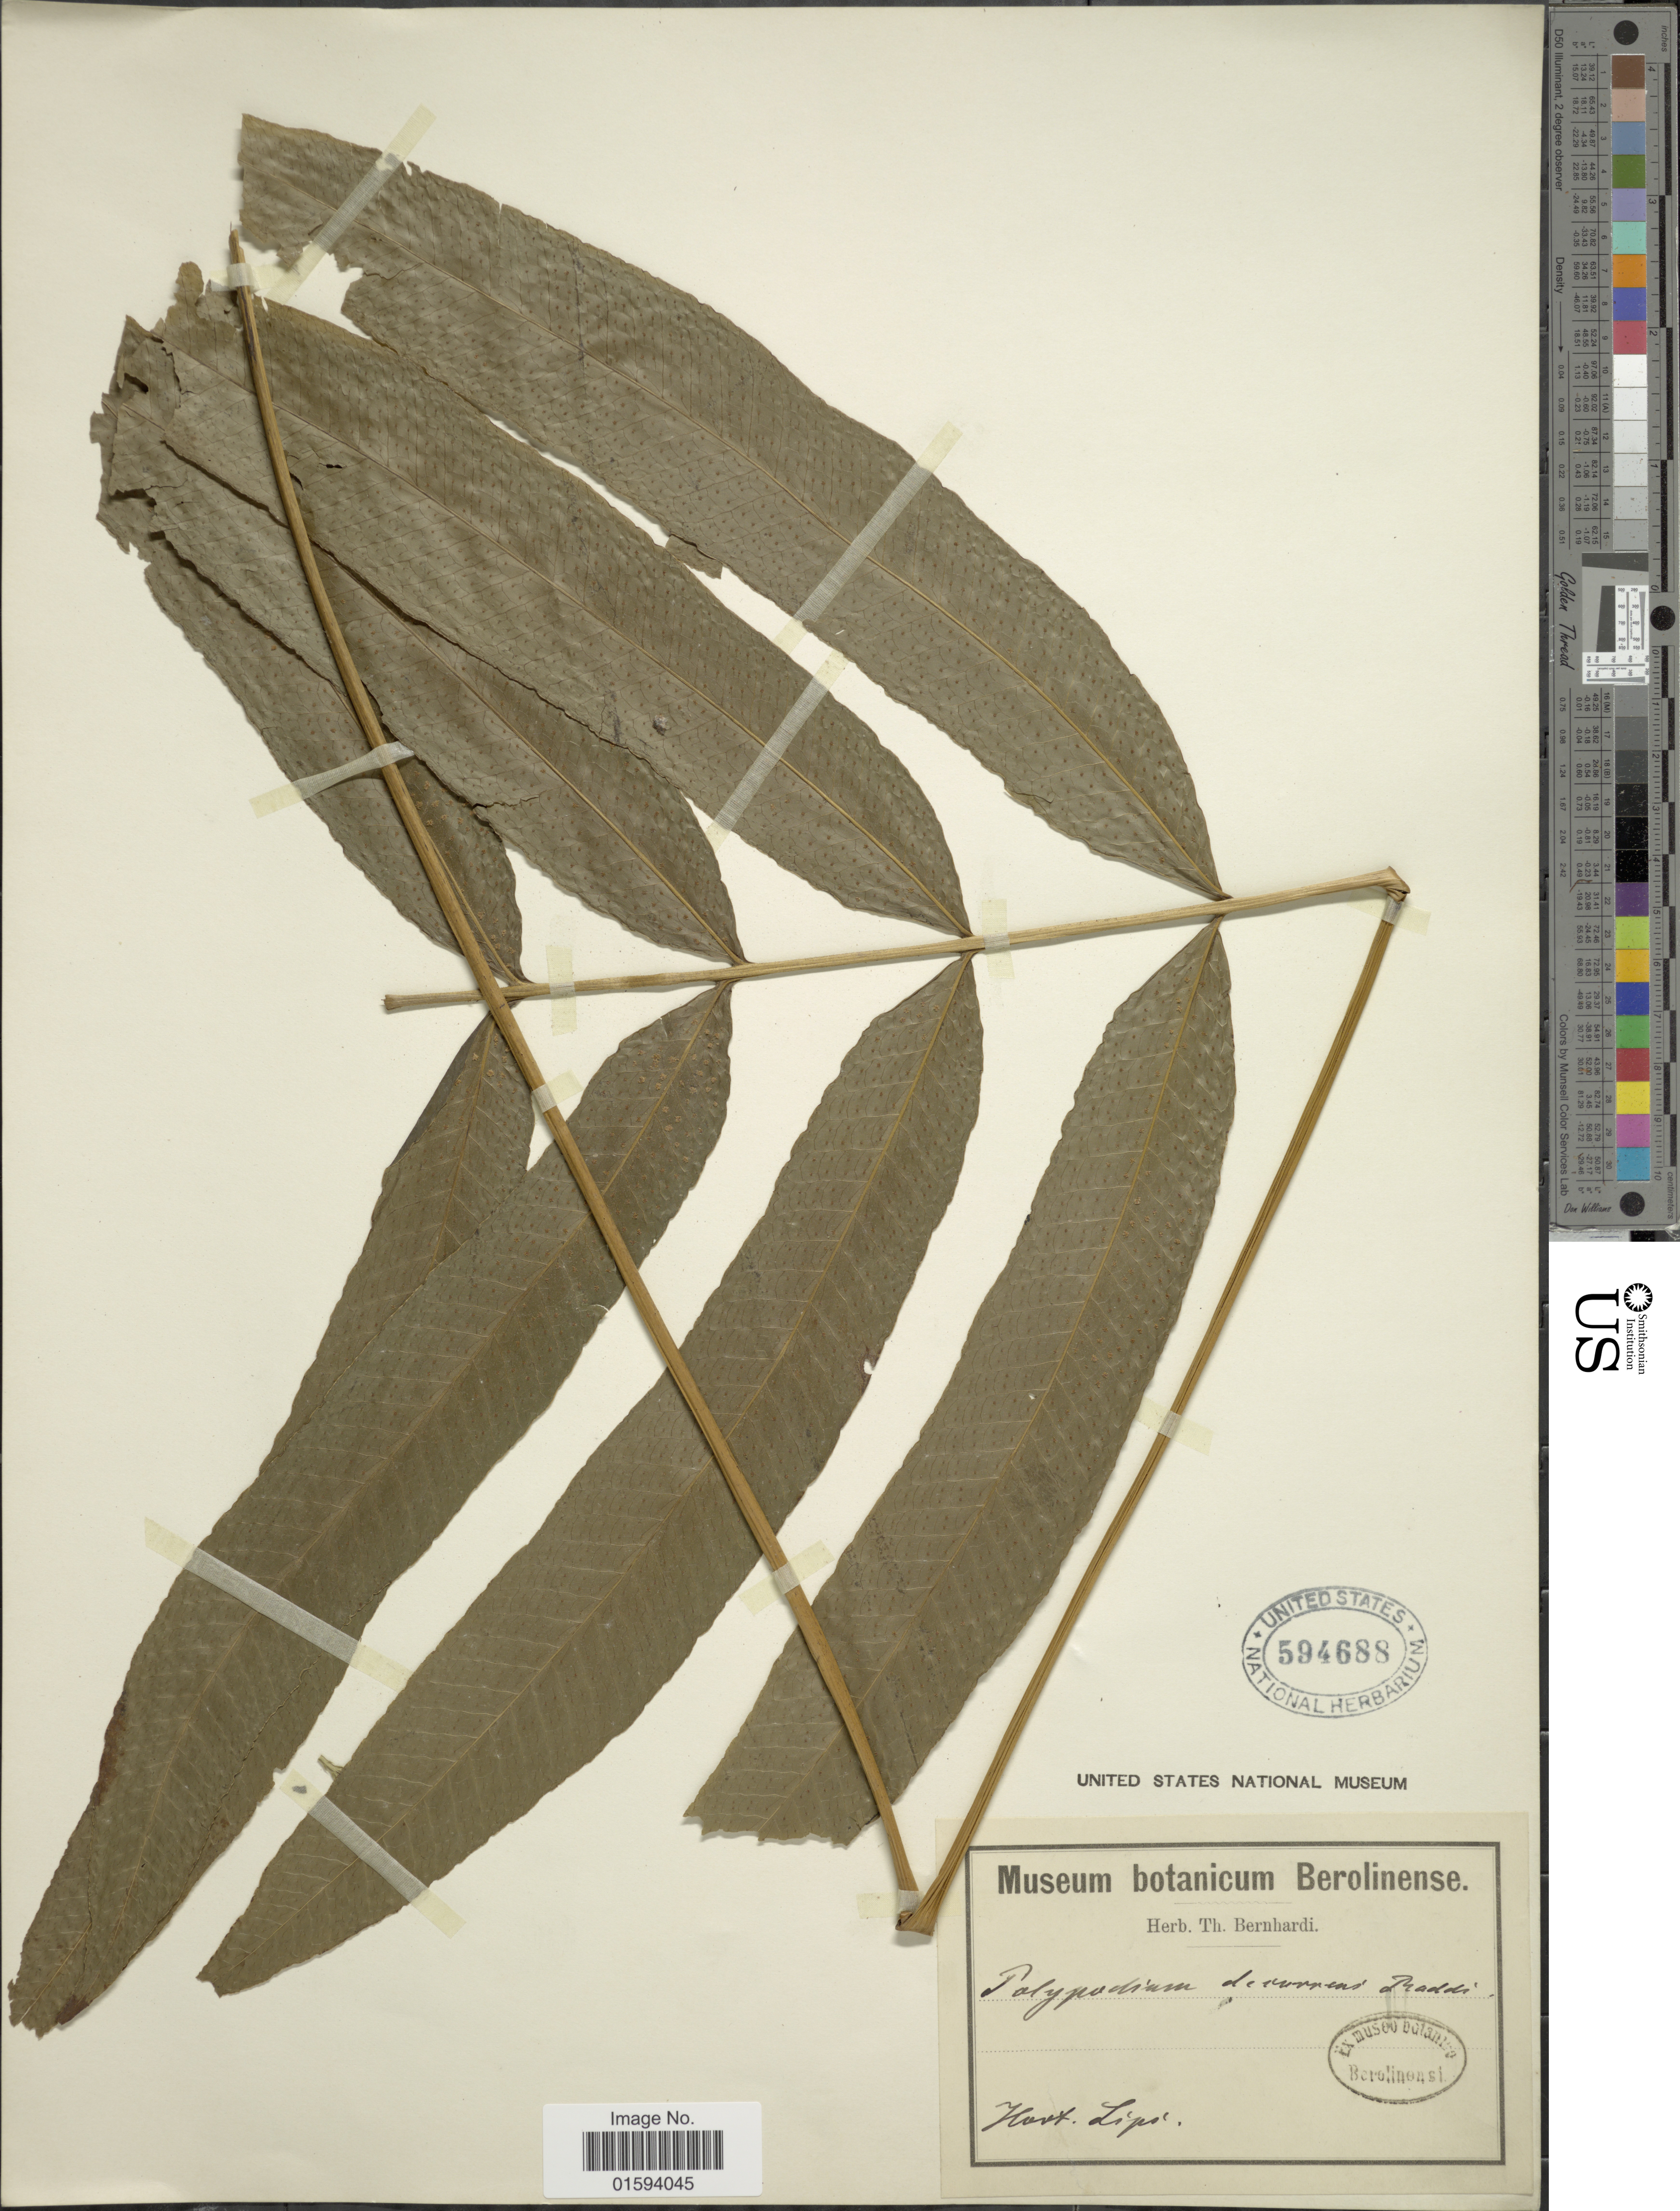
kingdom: Plantae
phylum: Tracheophyta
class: Polypodiopsida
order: Polypodiales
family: Polypodiaceae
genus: Polypodium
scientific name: Polypodium decurrens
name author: Raddi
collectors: ex herb. Bernhardi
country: Germany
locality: Hort. Lips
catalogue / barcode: US 594688